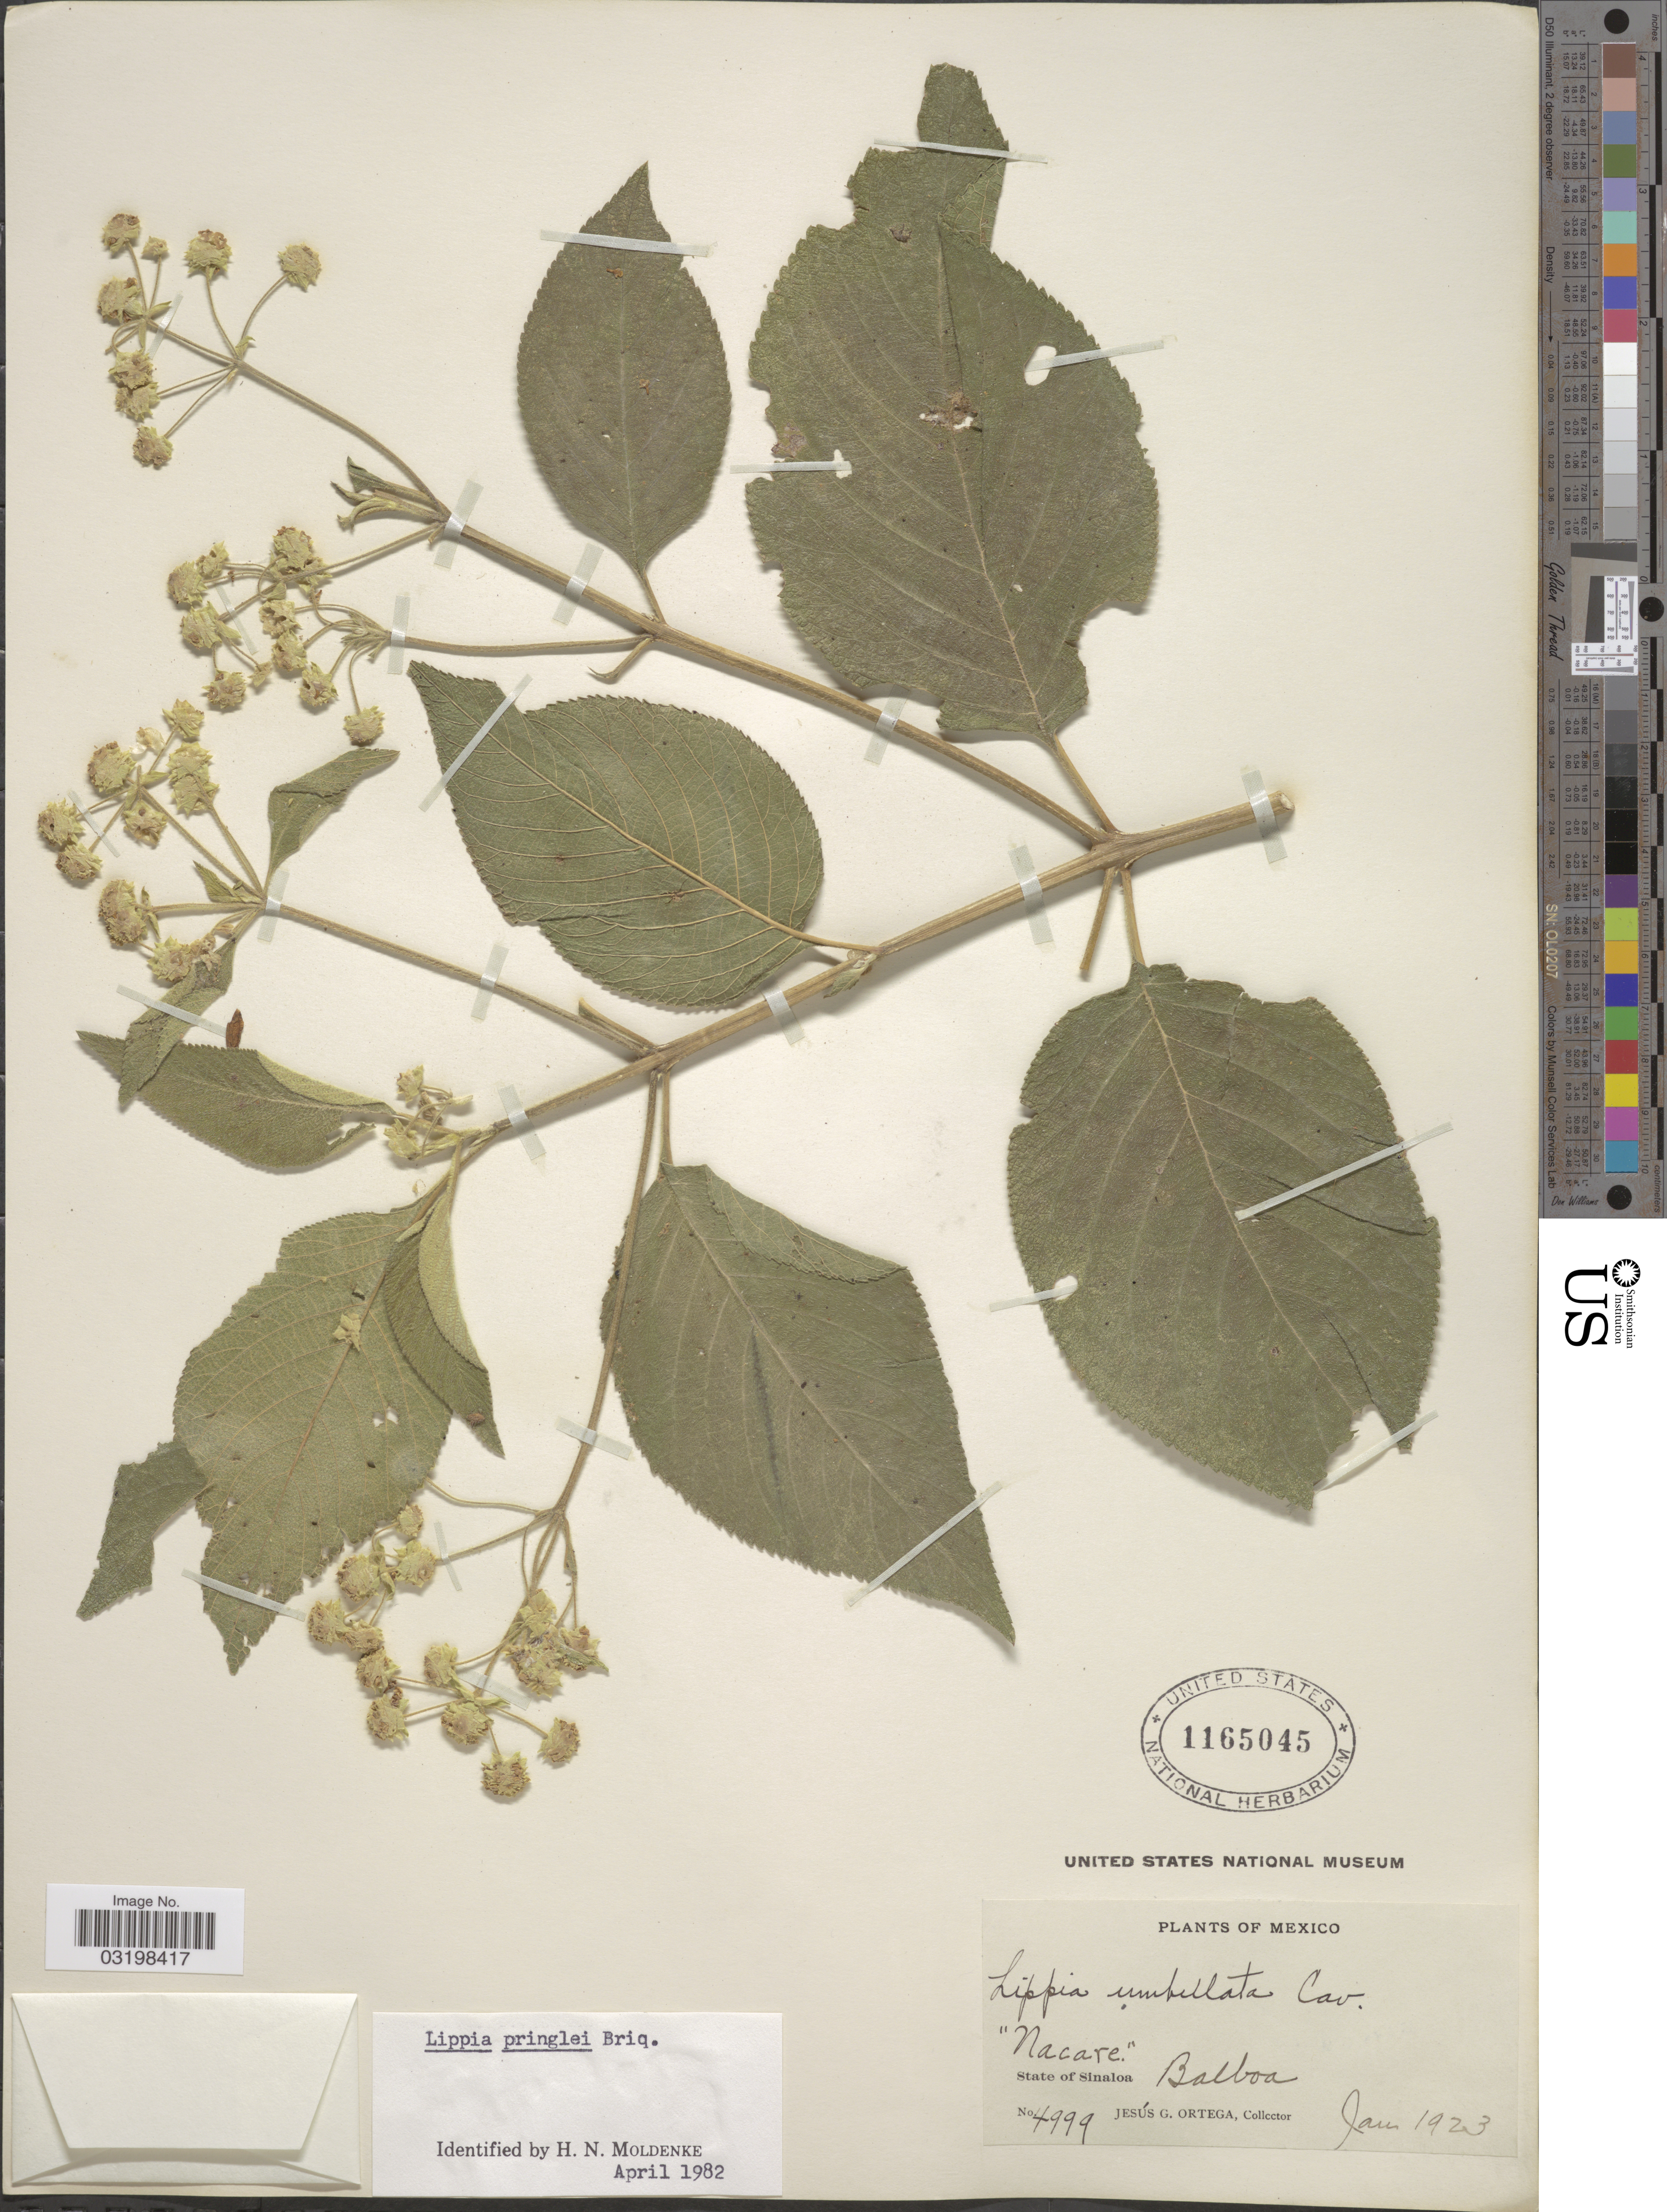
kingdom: Plantae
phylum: Tracheophyta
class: Magnoliopsida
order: Lamiales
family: Verbenaceae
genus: Lippia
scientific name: Lippia umbellata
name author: Cav.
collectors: J. Ortega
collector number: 4999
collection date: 1923-01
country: Mexico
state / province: Sinaloa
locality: Balboa.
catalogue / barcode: US 1165045